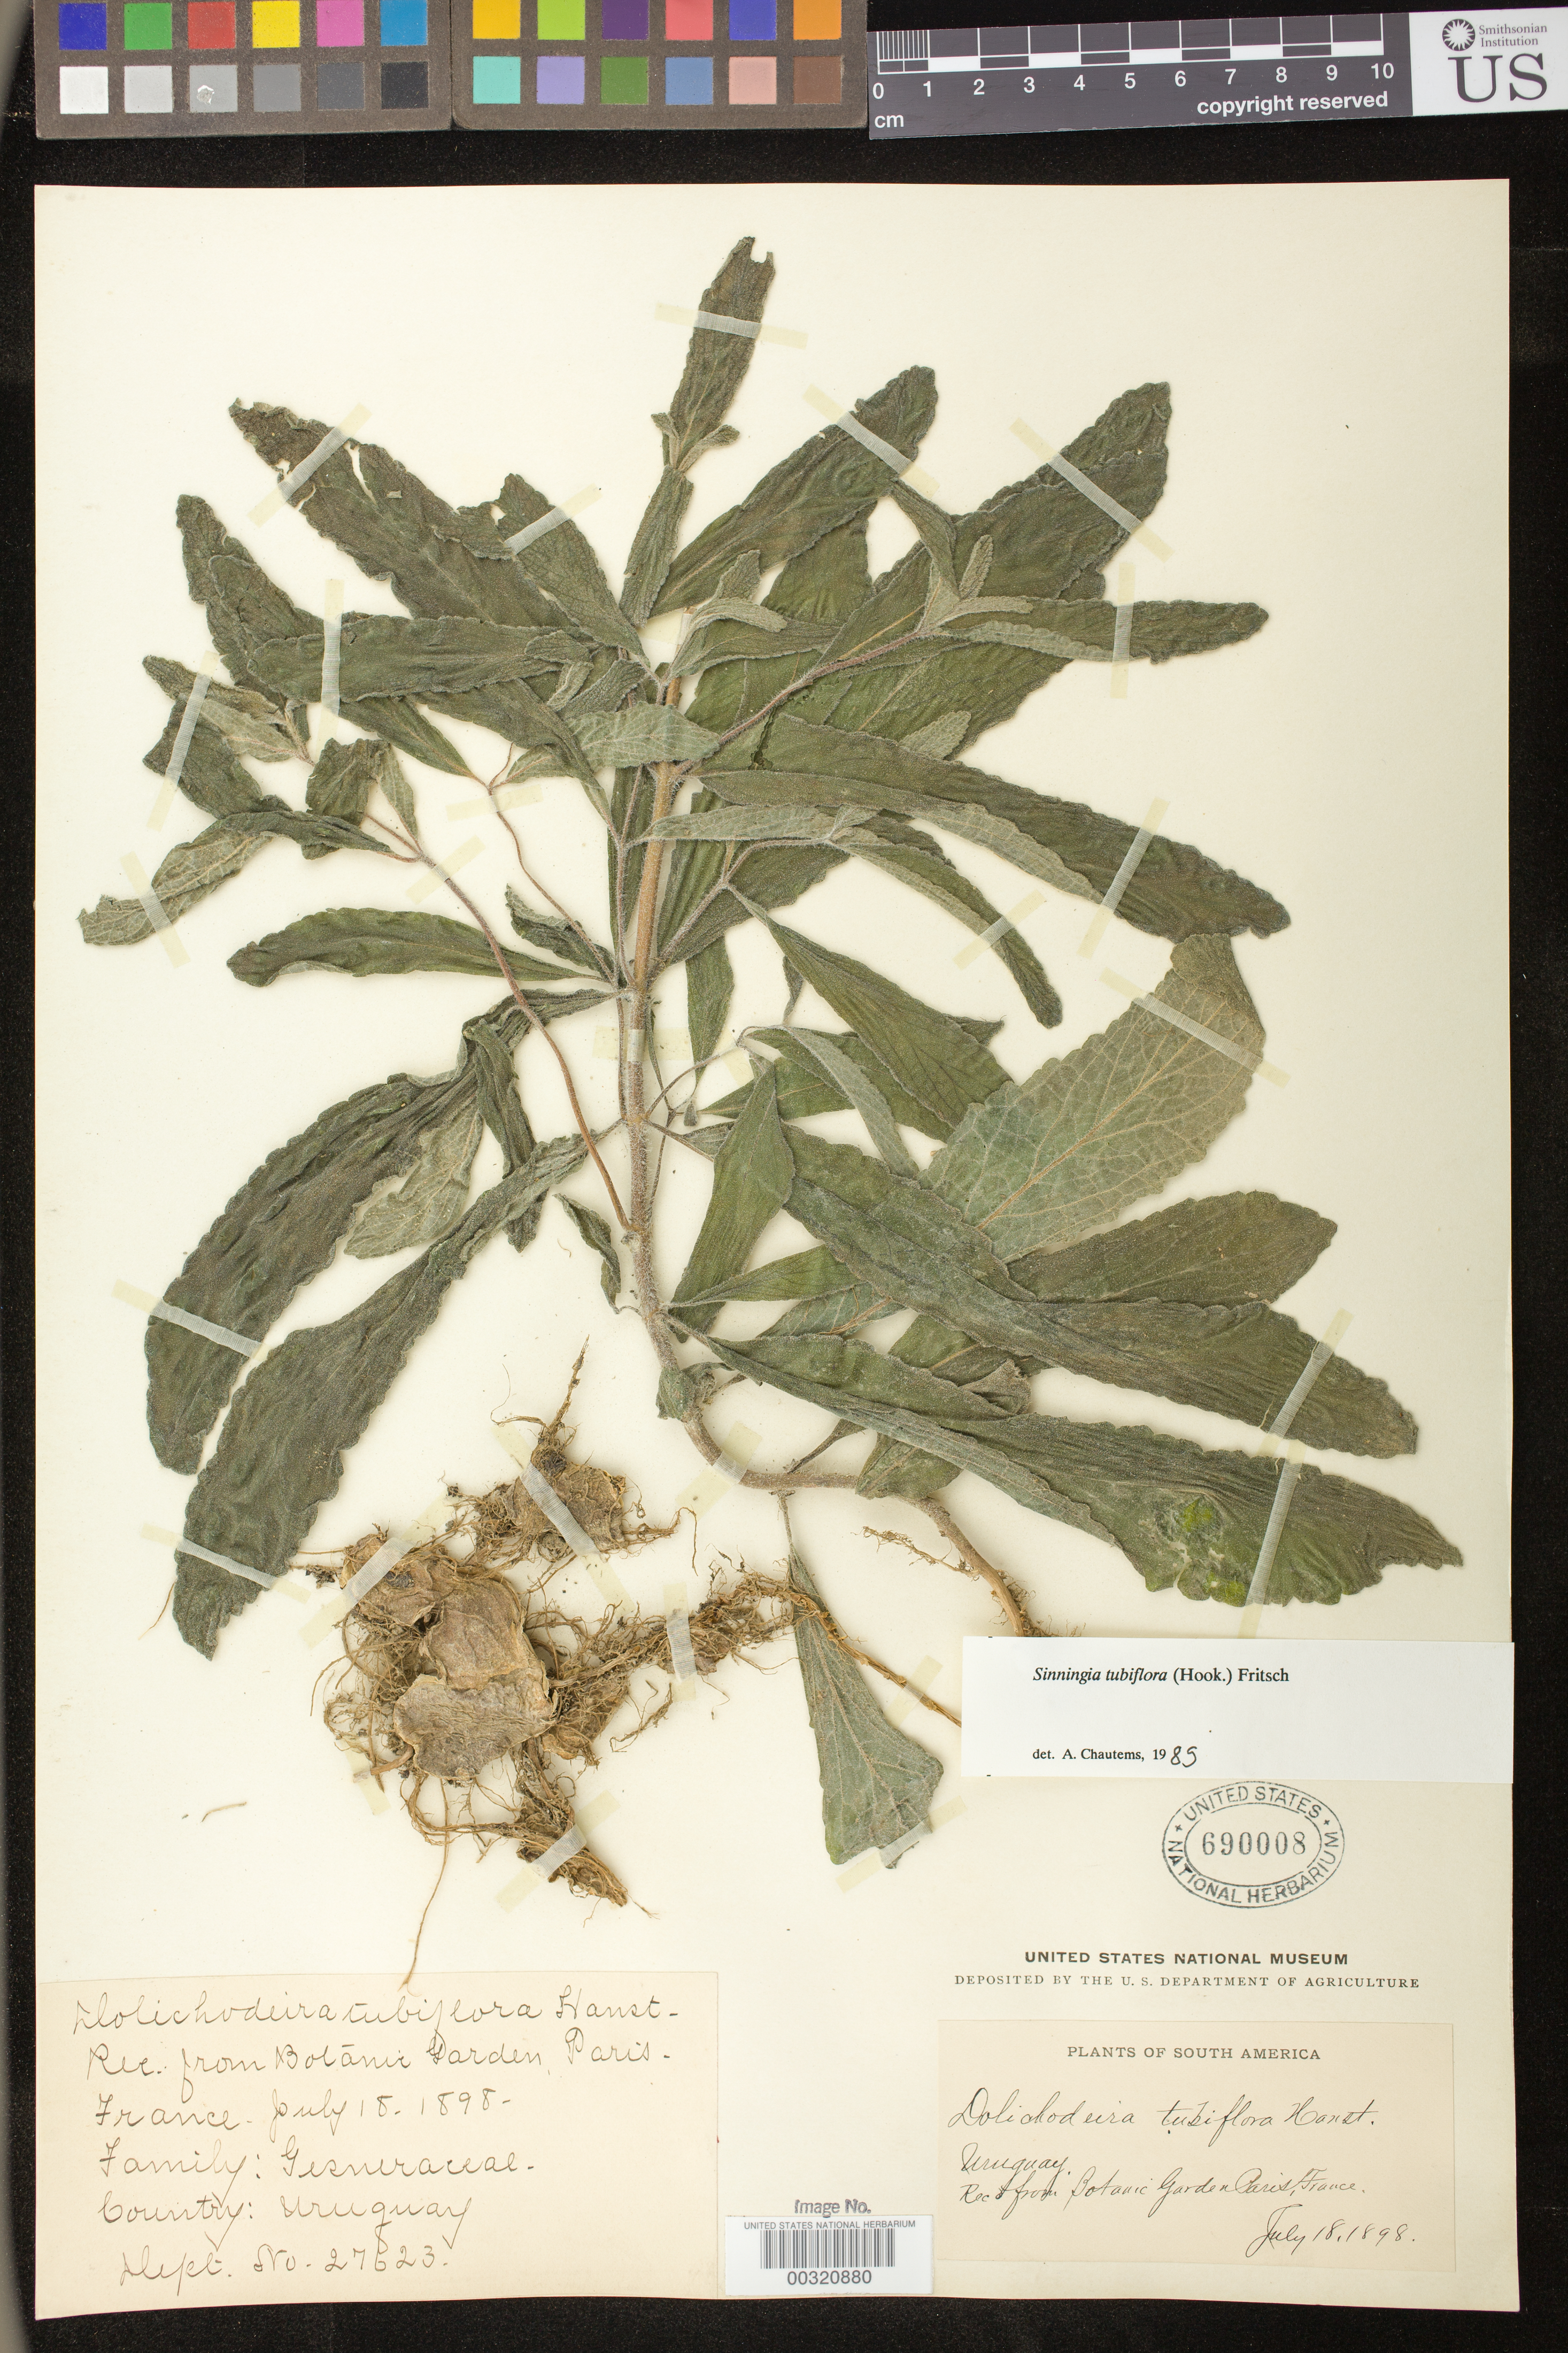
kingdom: Plantae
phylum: Tracheophyta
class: Magnoliopsida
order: Lamiales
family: Gesneriaceae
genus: Sinningia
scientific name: Sinningia tubiflora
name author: (Hook.) Fritsch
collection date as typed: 18 Jul 1898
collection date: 1898-07-18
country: Uruguay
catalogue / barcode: US 690008